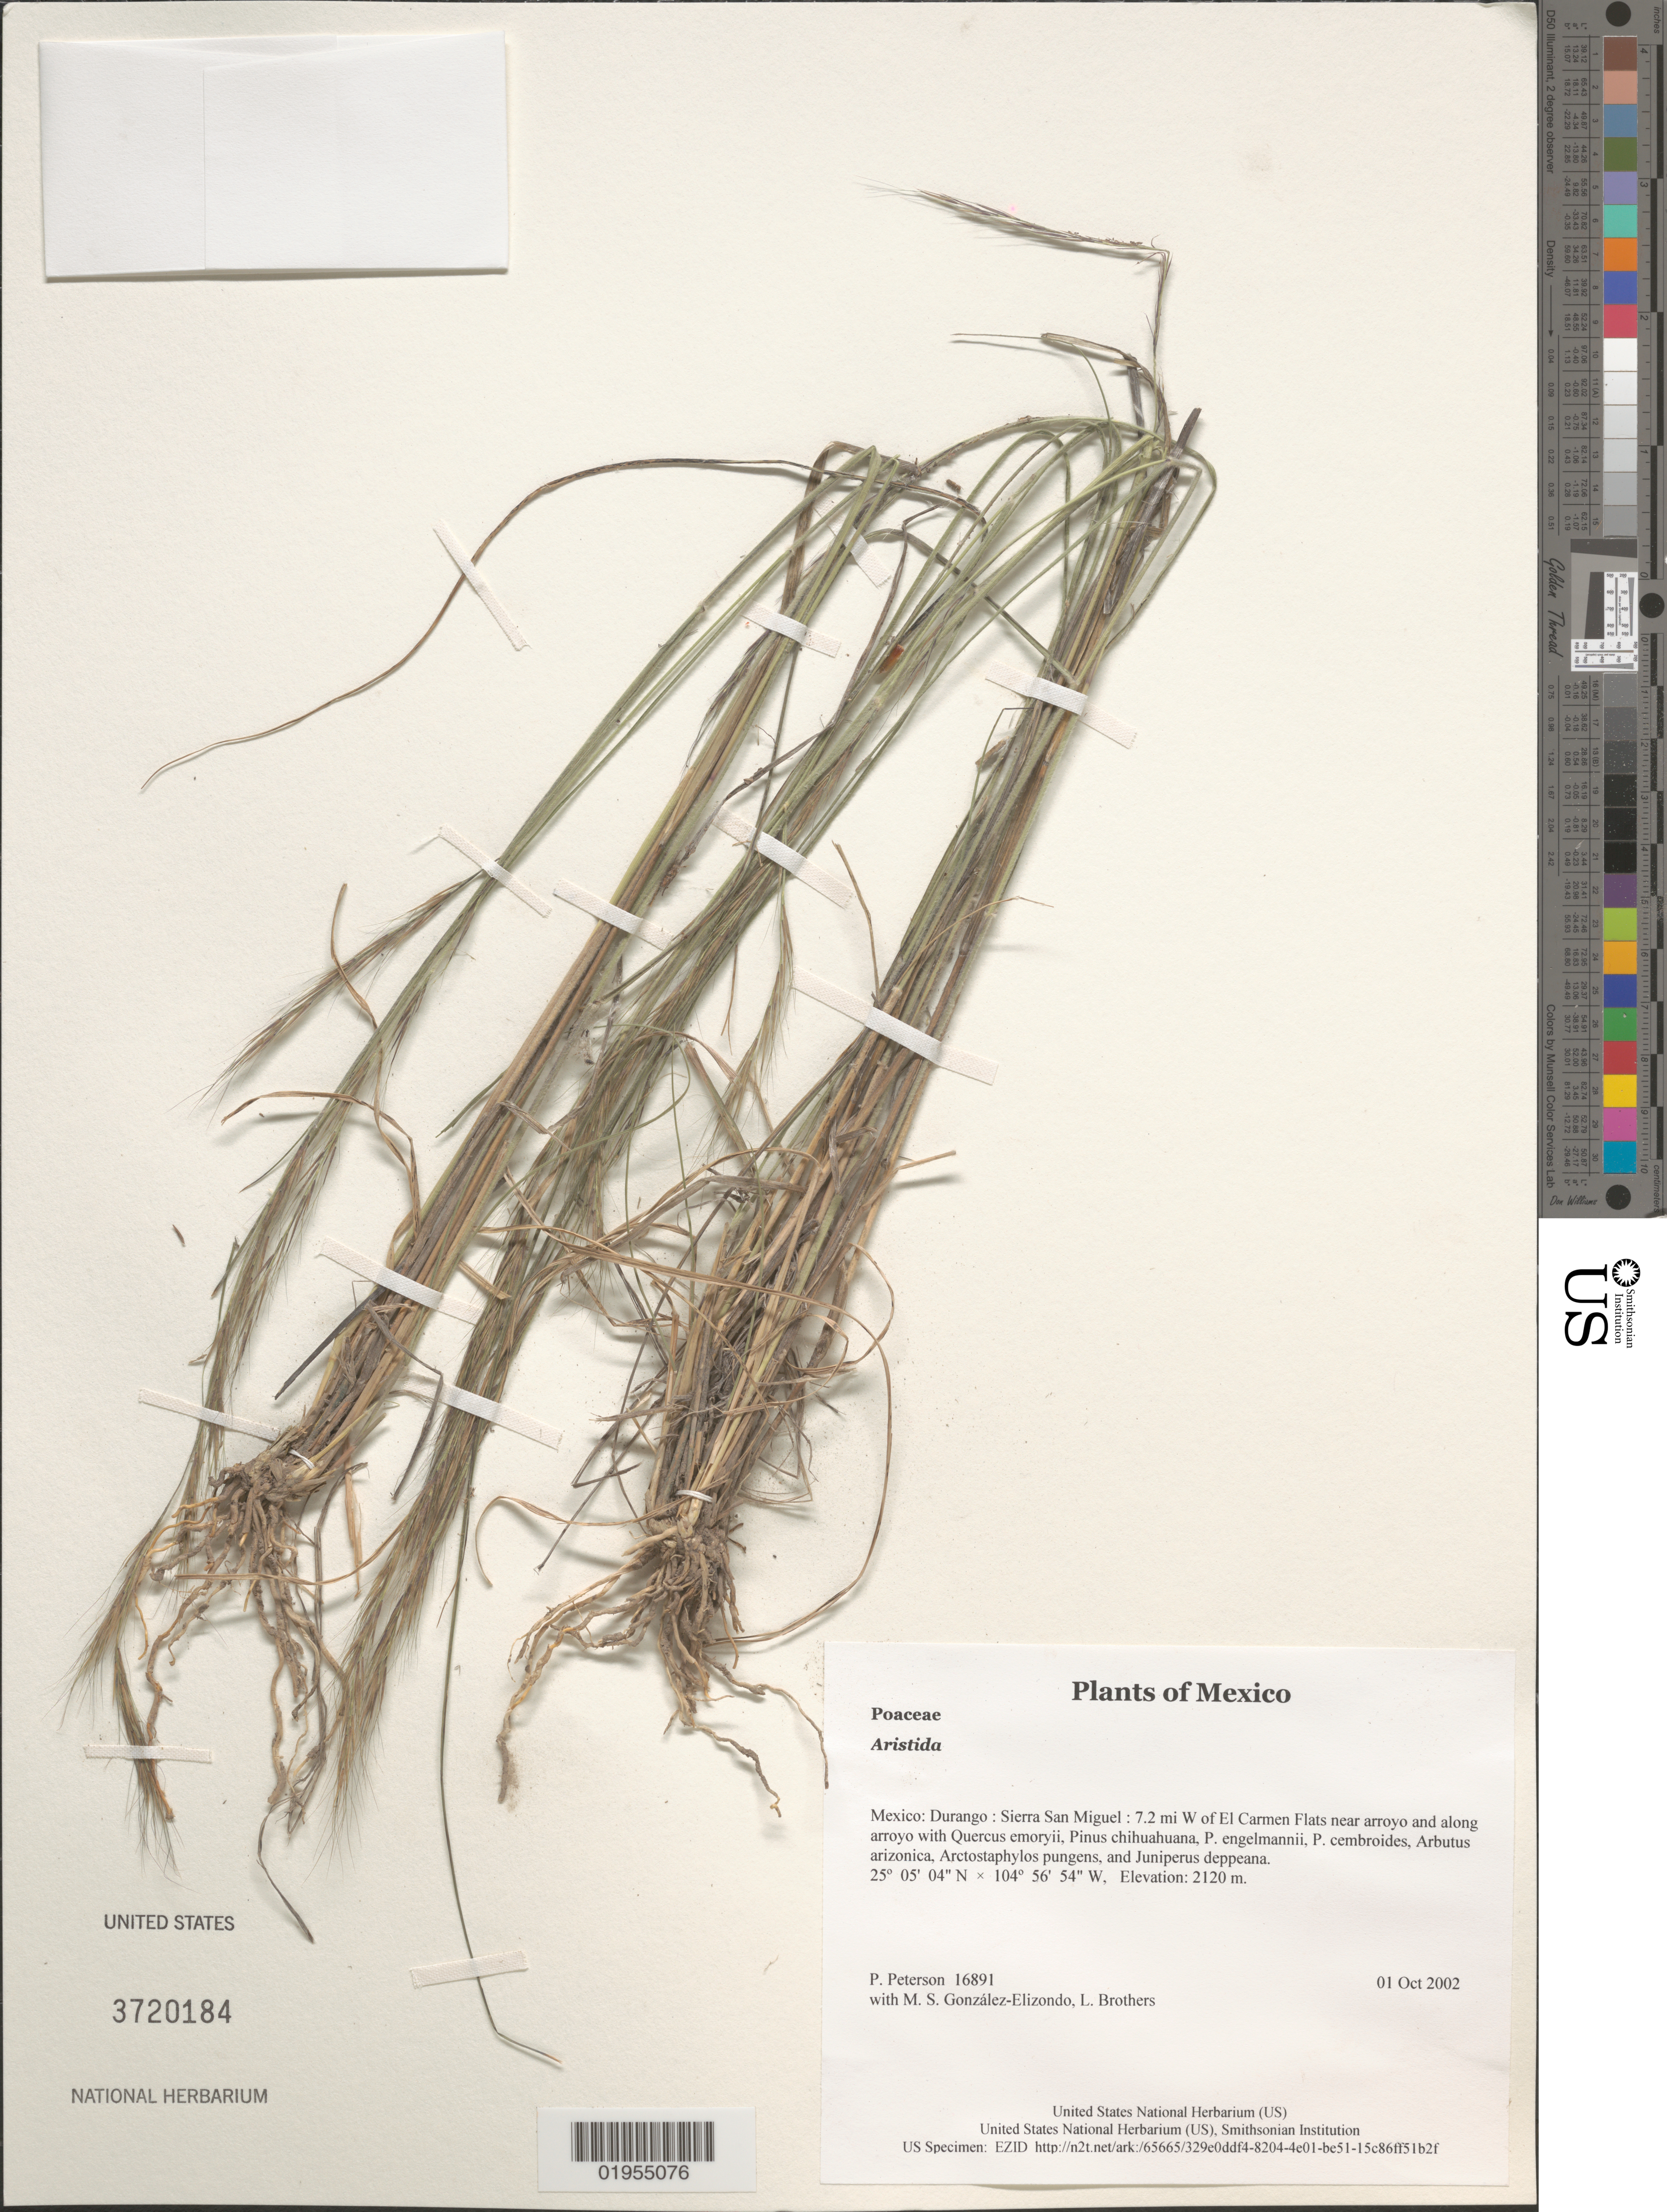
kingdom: Plantae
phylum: Tracheophyta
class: Liliopsida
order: Poales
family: Poaceae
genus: Aristida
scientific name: Aristida sp.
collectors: P. M. Peterson, M. S. González-Elizondo & L. E. Brothers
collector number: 16891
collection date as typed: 01 Oct 2002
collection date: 2002-10-01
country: Mexico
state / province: Durango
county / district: Sierra San Miguel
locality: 7.2 mi W of El Carmen Flats near arroyo and along arroyo with Quercus emoryii, Pinus chihuahuana, P. engelmannii, P. cembroides, Arbutus arizonica, Arctostaphylos pungens, and Juniperus deppeana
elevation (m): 2120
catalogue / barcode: US 3720184